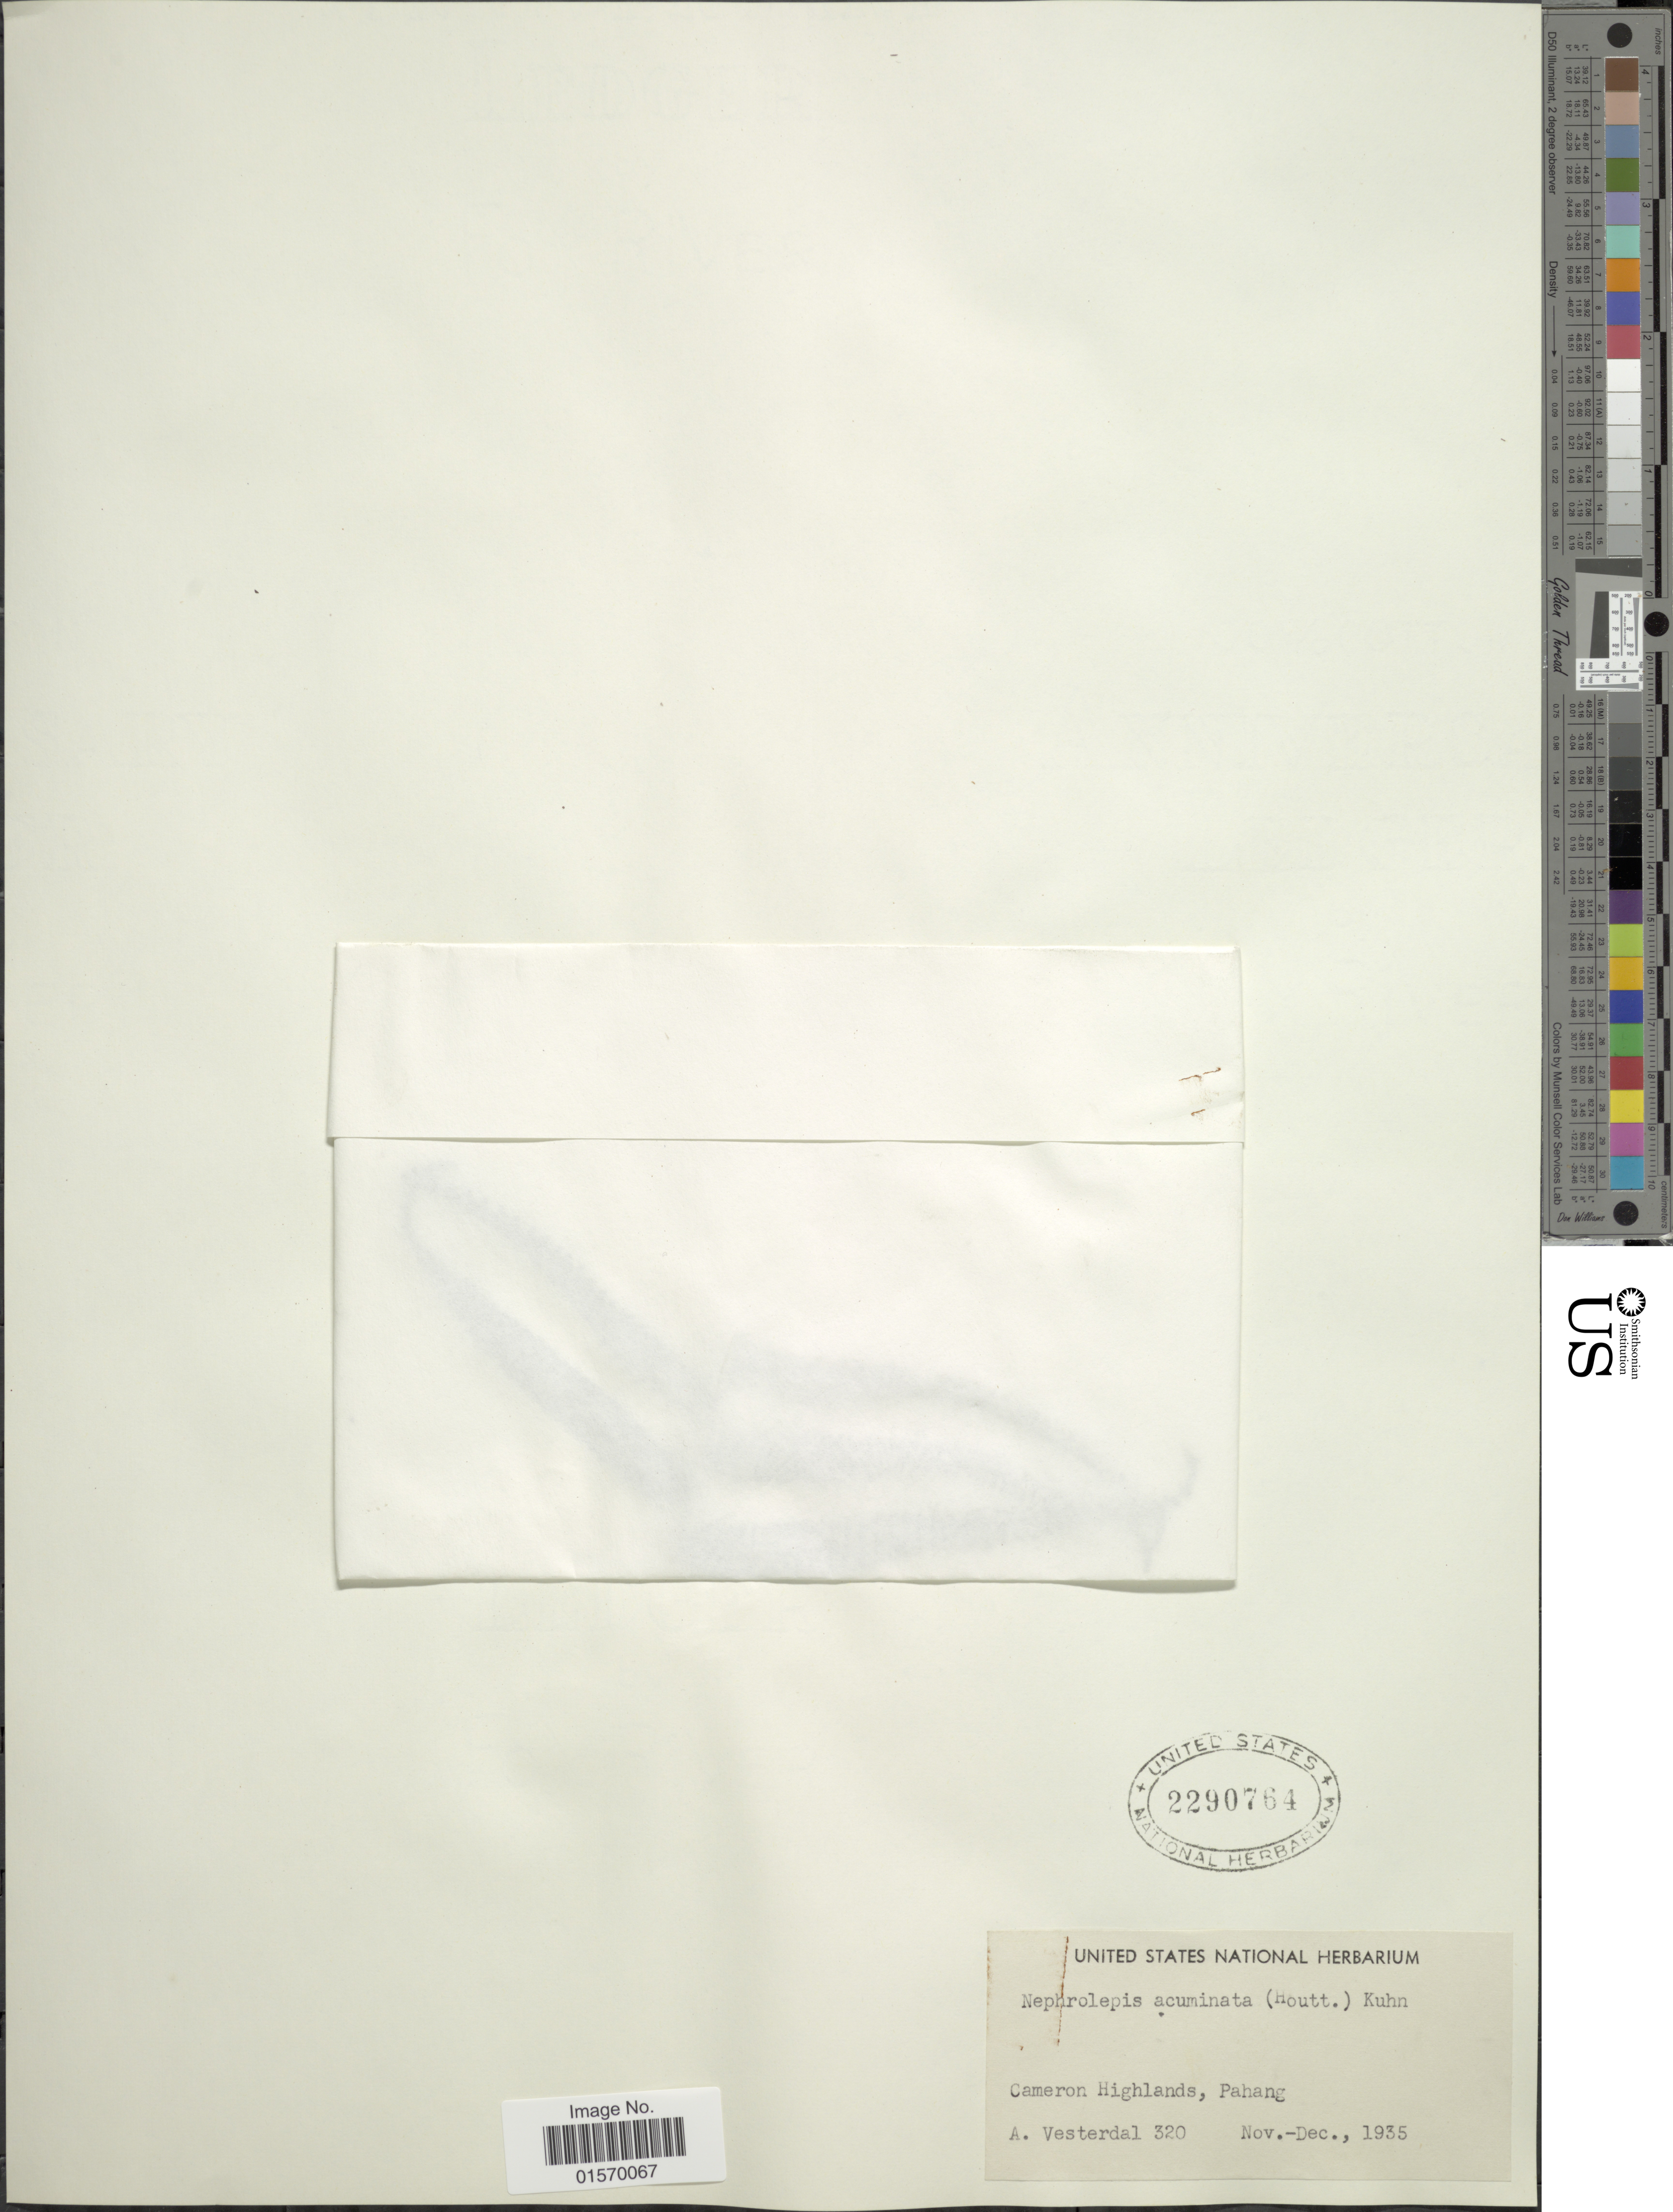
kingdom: Plantae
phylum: Tracheophyta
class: Polypodiopsida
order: Polypodiales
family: Nephrolepidaceae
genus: Nephrolepis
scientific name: Nephrolepis acuminata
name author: (Houtt.) Kuhn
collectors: A. Vesterdal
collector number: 320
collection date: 1935-11/1935-12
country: Malaysia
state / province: Pahang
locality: Cameron Highlands, Pahang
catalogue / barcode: US 2290764